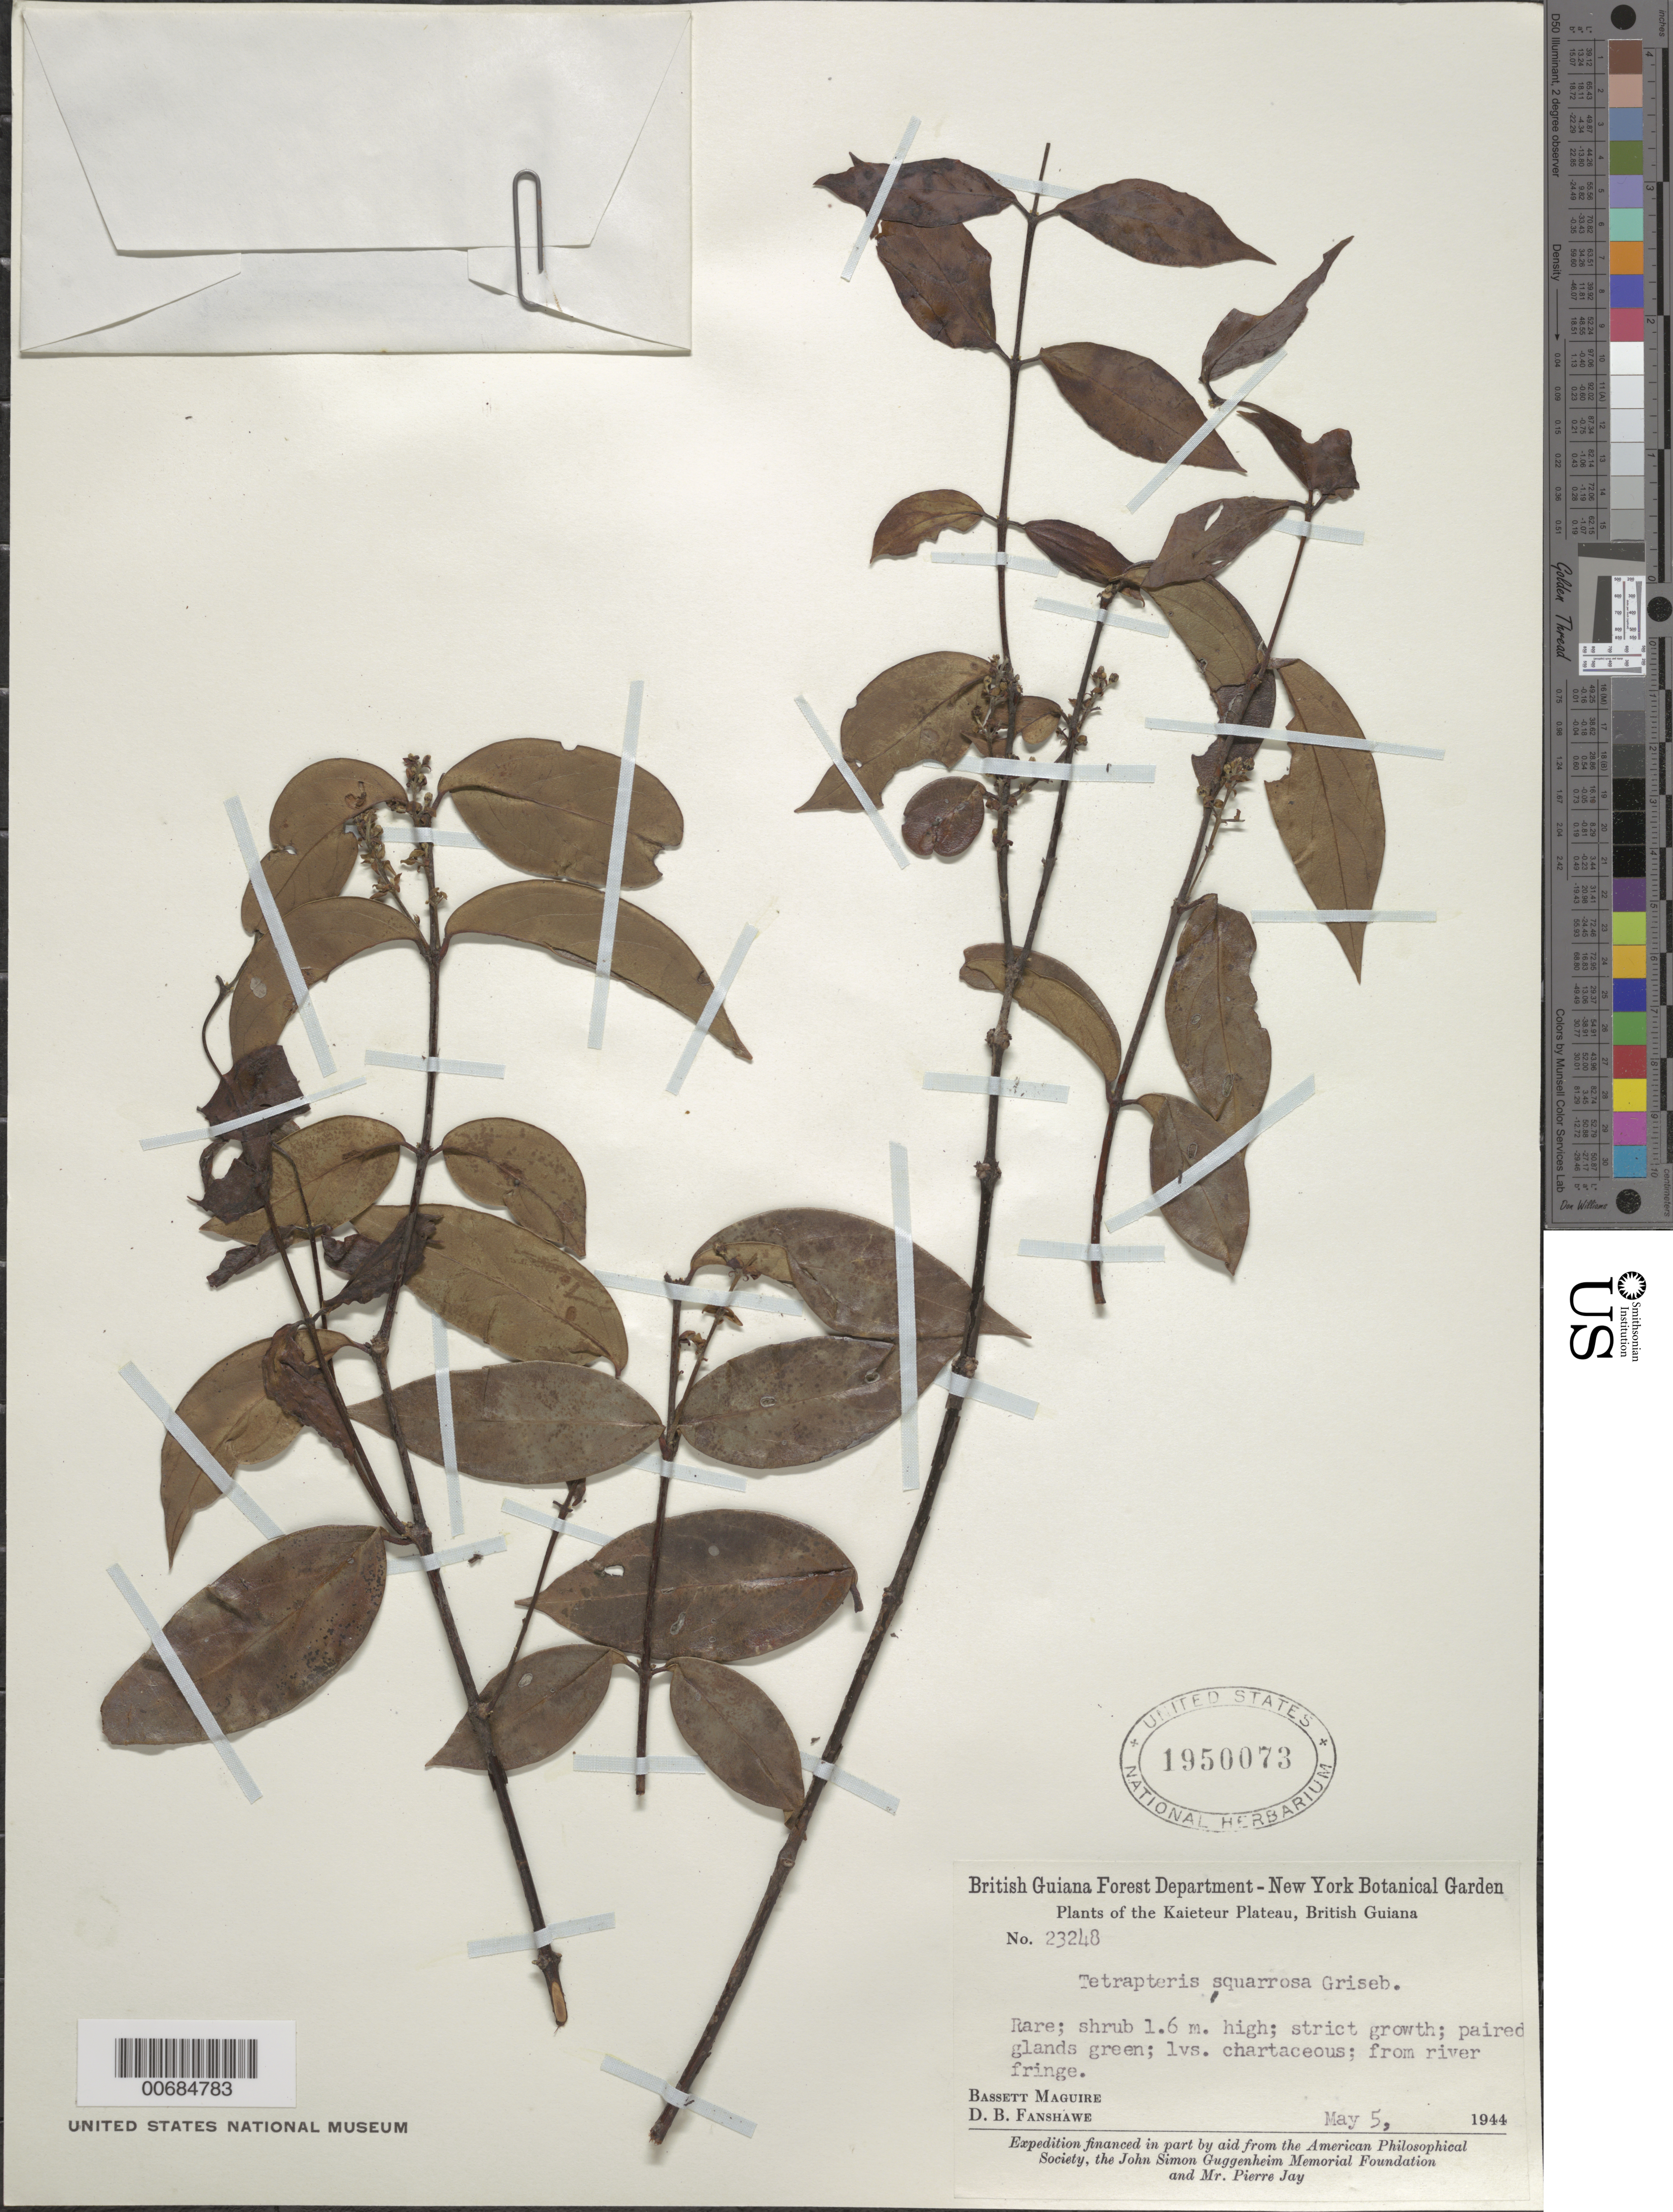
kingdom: Plantae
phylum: Tracheophyta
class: Magnoliopsida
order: Malpighiales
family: Malpighiaceae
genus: Glicophyllum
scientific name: Glicophyllum stylopterum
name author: (A. Juss.) R.F. Almeida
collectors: B. Maguire & D. B. Fanshawe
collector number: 23248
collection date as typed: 5-May-44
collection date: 1944-05-05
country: Guyana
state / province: Potaro-Siparuni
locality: Kaieteur Plateau, Potaro River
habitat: River edge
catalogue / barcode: US 1950073